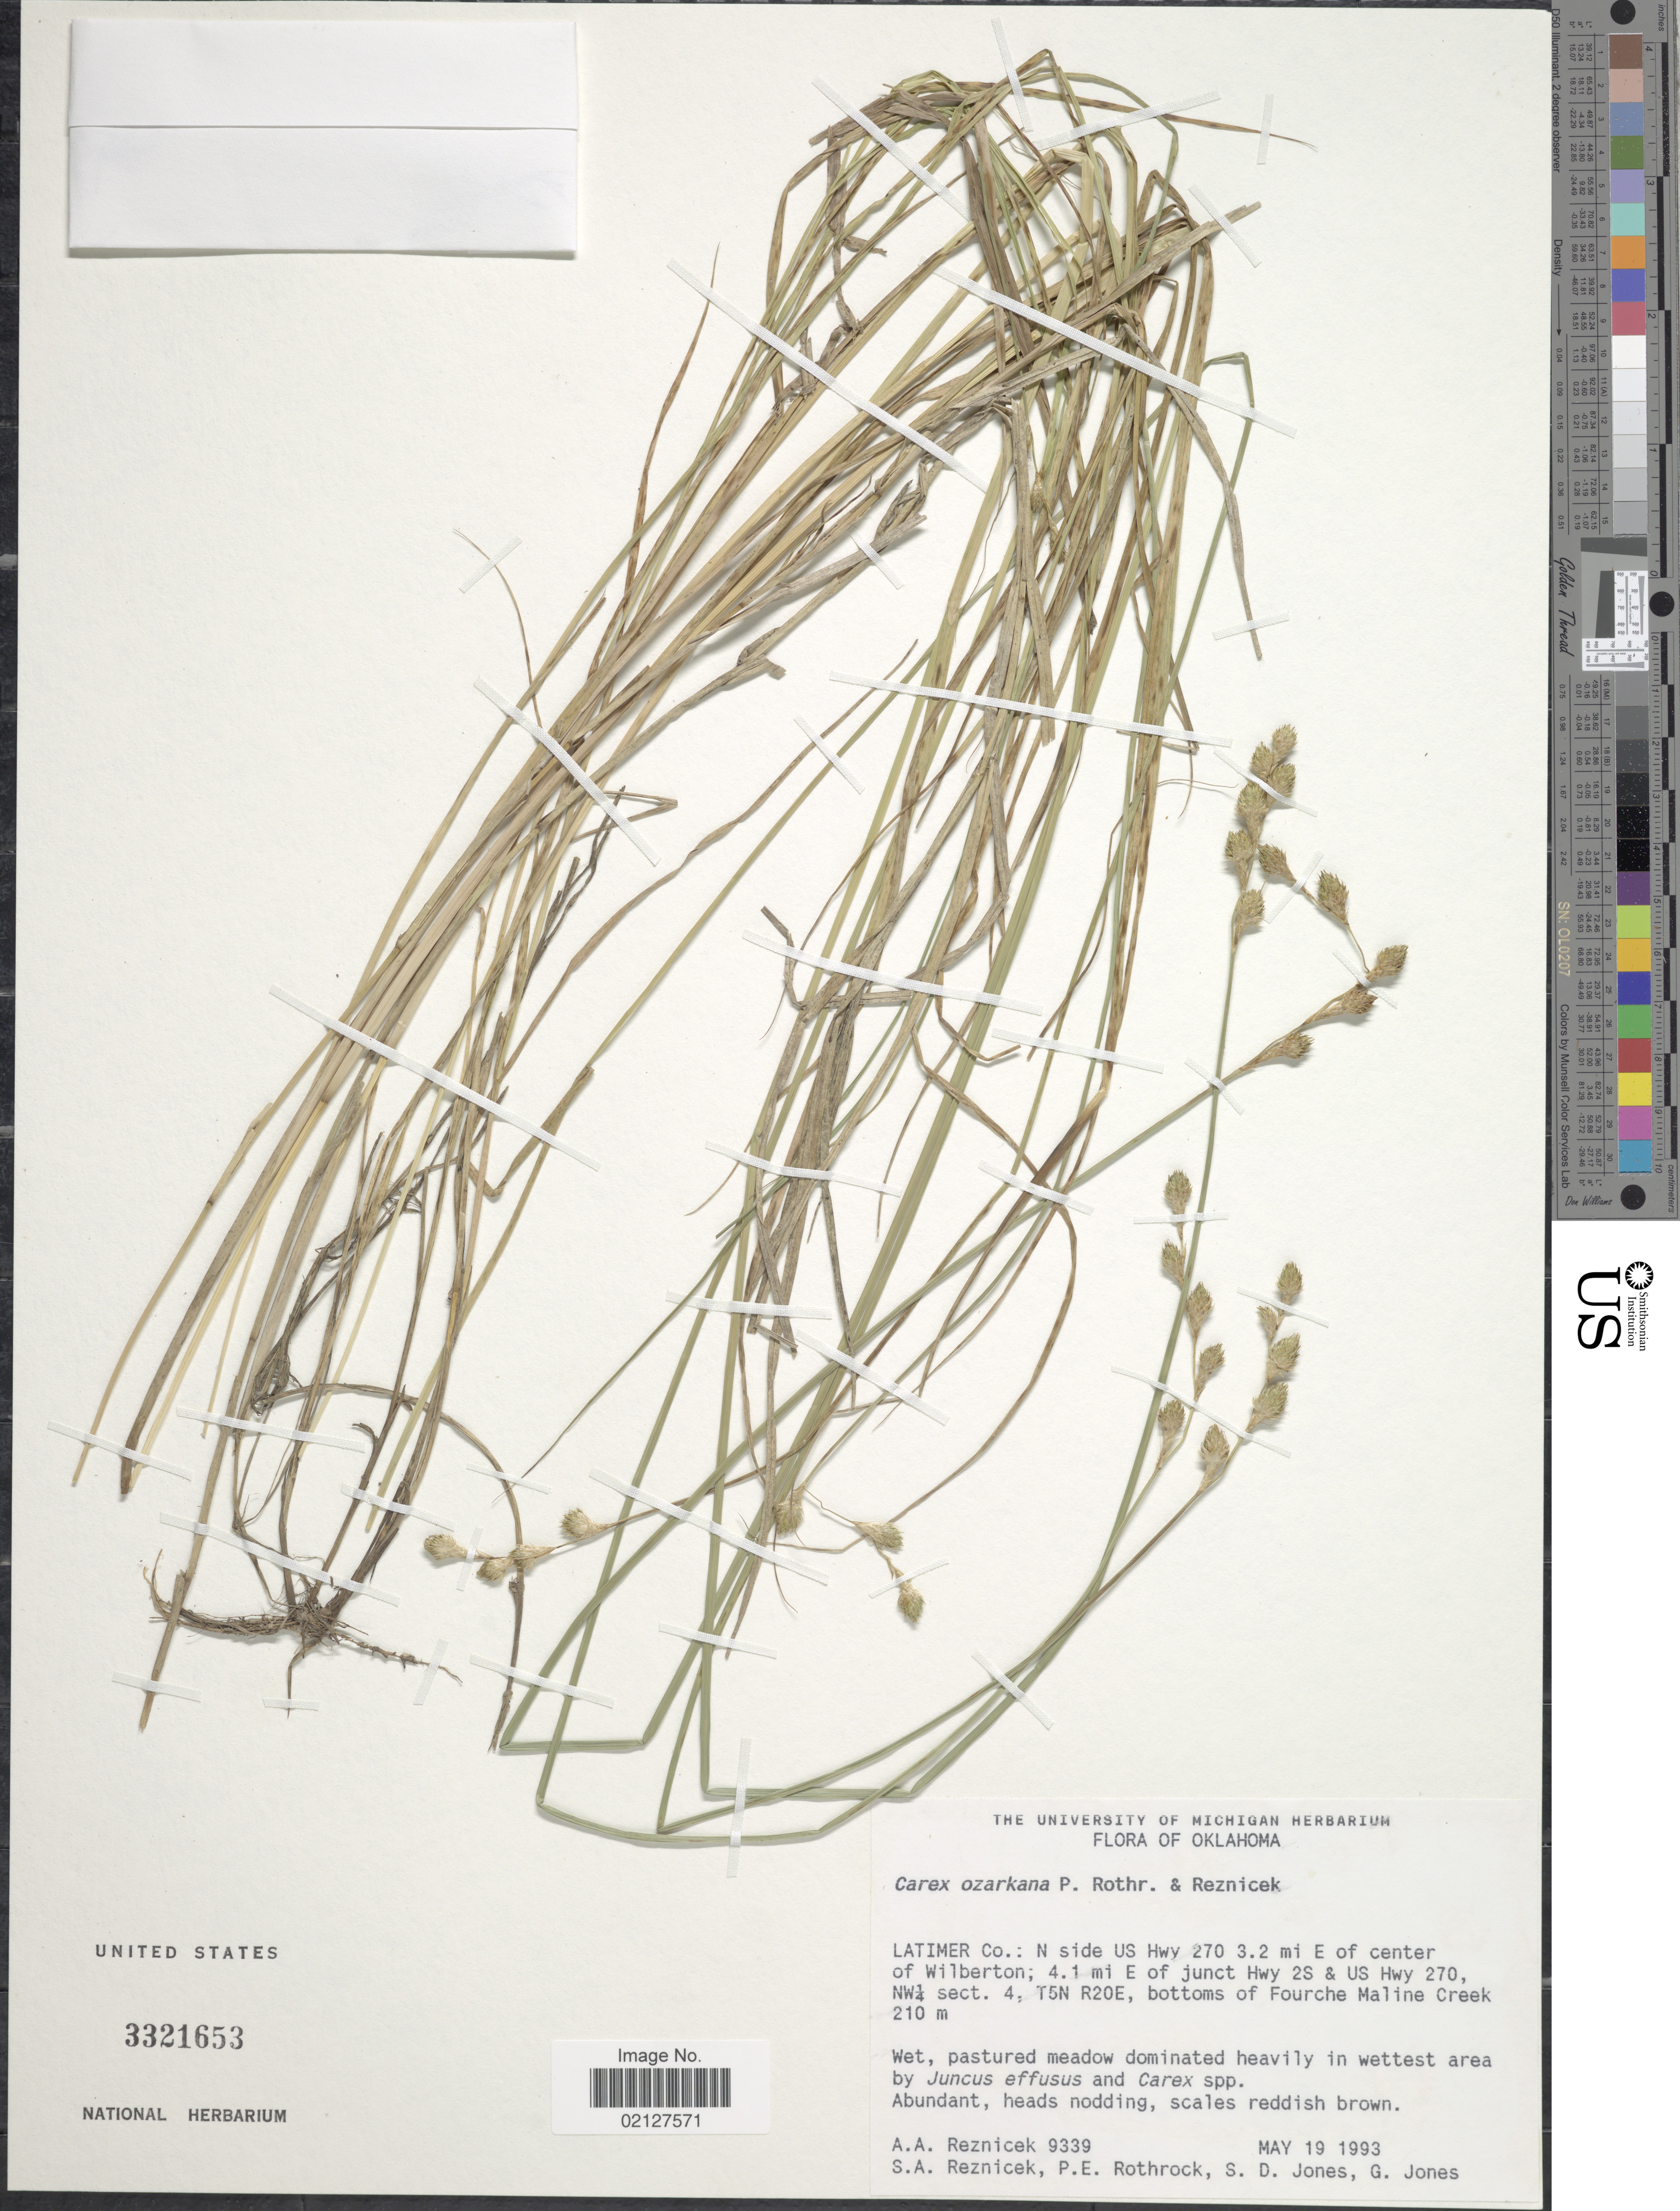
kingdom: Plantae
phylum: Tracheophyta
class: Liliopsida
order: Poales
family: Cyperaceae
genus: Carex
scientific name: Carex ozarkana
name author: P. Rothr. & Reznicek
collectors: A. A. Reznicek, S. A. Reznicek, P. E. Rothrock, S. D. Jones & G. Jones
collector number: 9339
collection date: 1993-05-19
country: United States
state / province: Oklahoma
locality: Latimer Co.: N side US Hwy 270 3.2 mi E of center of Wilberton; 4.1 mi E of junct Hwy 2S & US Hwy 270, NW¼ sect. 4, T5N R20E, bottoms of Fourche Maline Creek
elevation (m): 210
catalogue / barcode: US 3321653